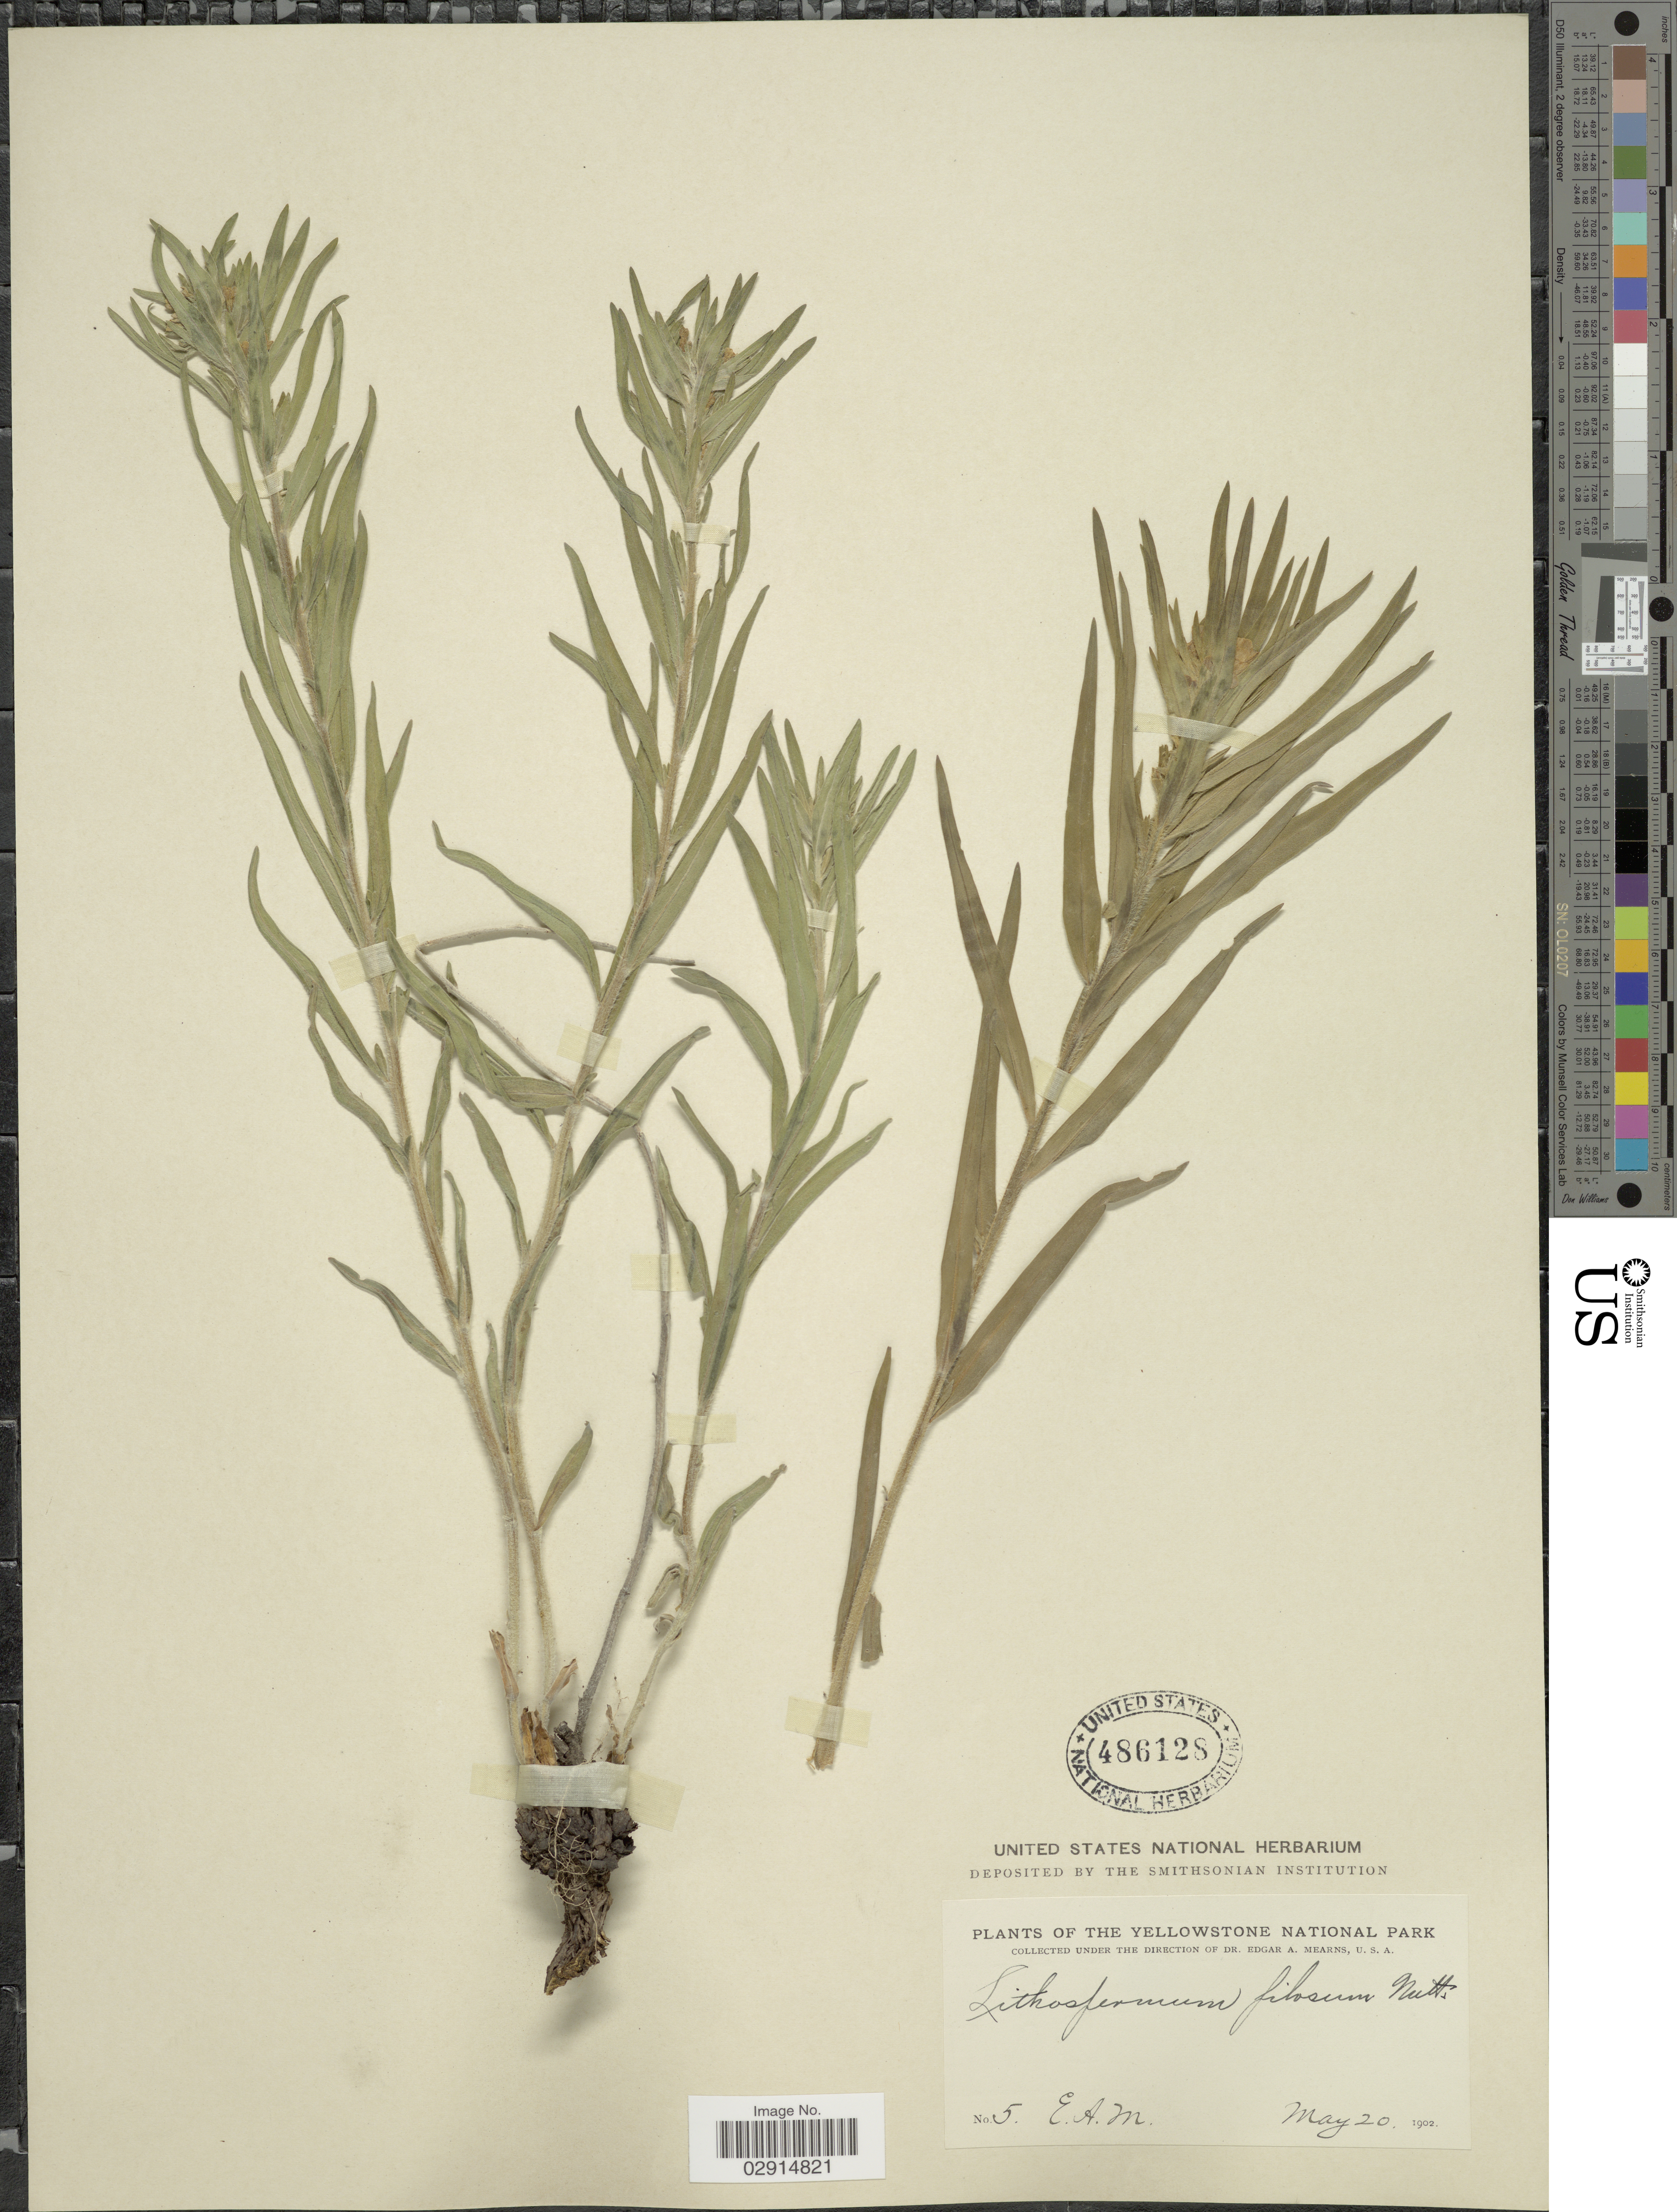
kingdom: Plantae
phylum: Tracheophyta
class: Magnoliopsida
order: Boraginales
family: Boraginaceae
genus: Lithospermum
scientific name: Lithospermum ruderale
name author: Douglas ex Lehm.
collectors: E. A. Mearns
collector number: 5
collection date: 1902-05-20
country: United States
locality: Yellowstone National Park.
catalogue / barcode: US 486128